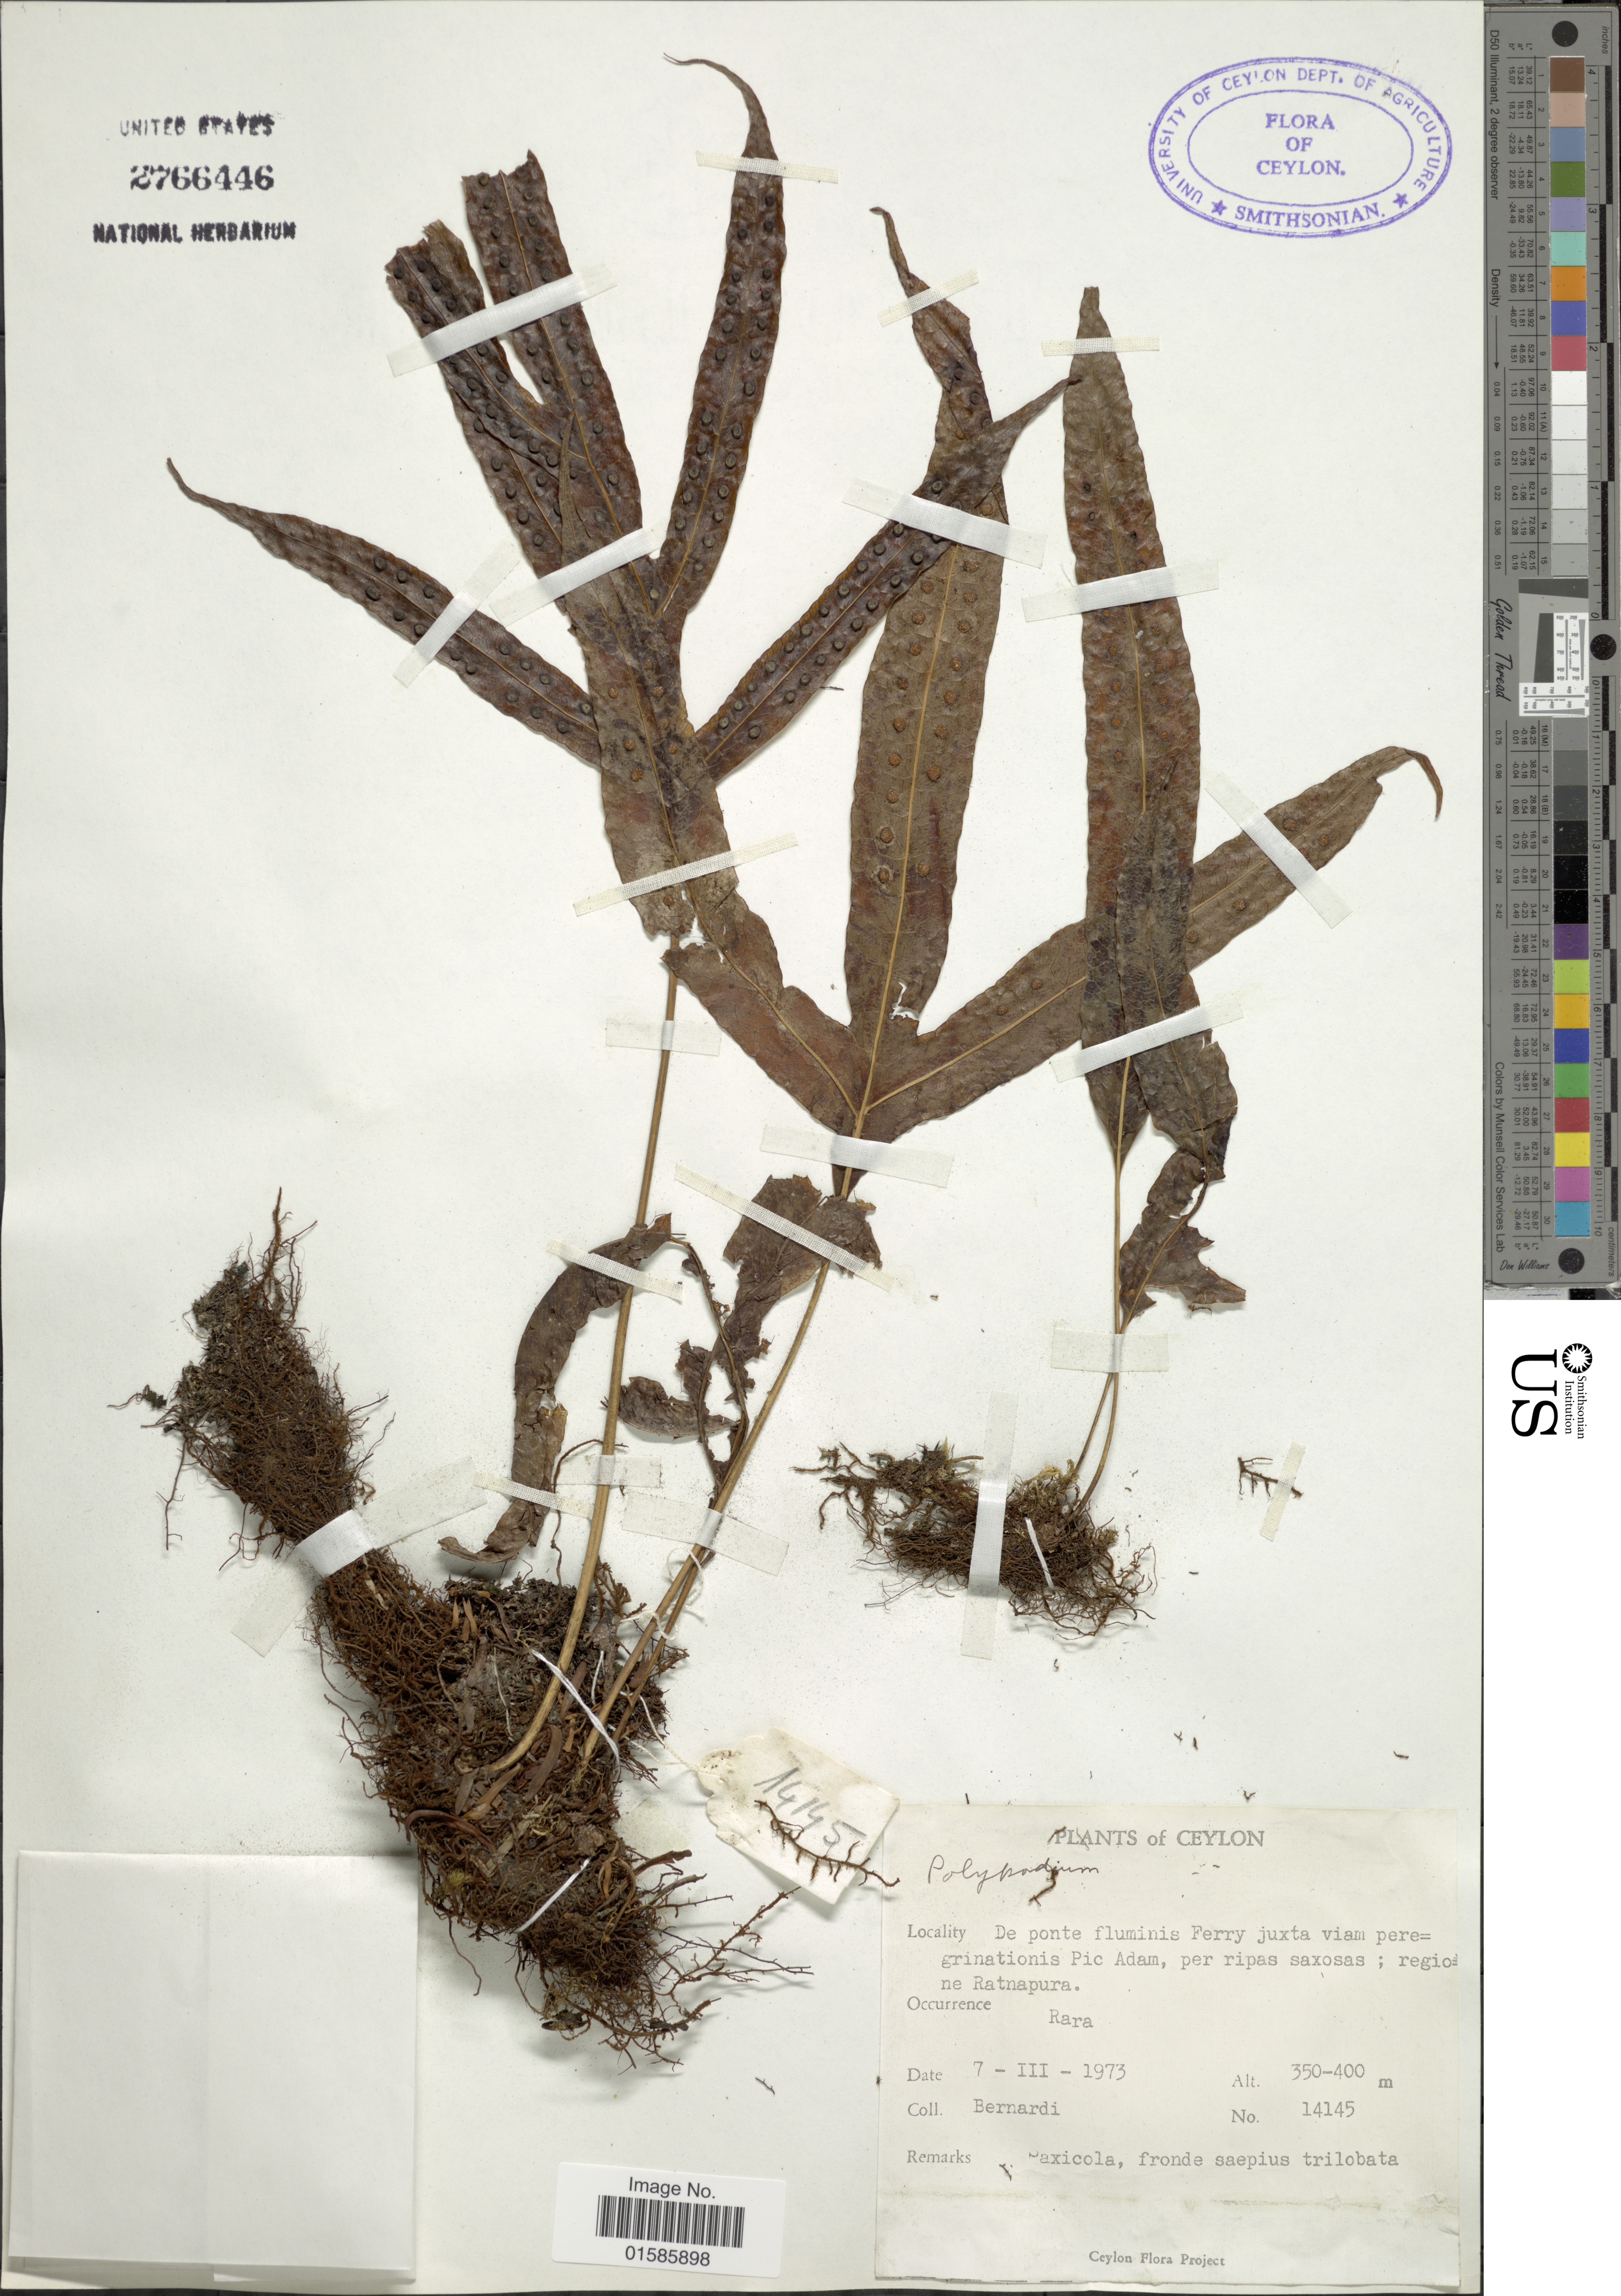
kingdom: Plantae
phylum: Tracheophyta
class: Polypodiopsida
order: Polypodiales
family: Polypodiaceae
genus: Microsorum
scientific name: Microsorum nigrescens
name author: (Blume) Copel.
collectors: -. Bernadi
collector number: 14145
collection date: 1973-03-07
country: Sri Lanka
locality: Ceylon, De ponte fluminis Ferry juxta viam pere= grinationis Pic Adam, per ripas saxosas; regione Ratnapura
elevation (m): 350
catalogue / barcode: US 2766446